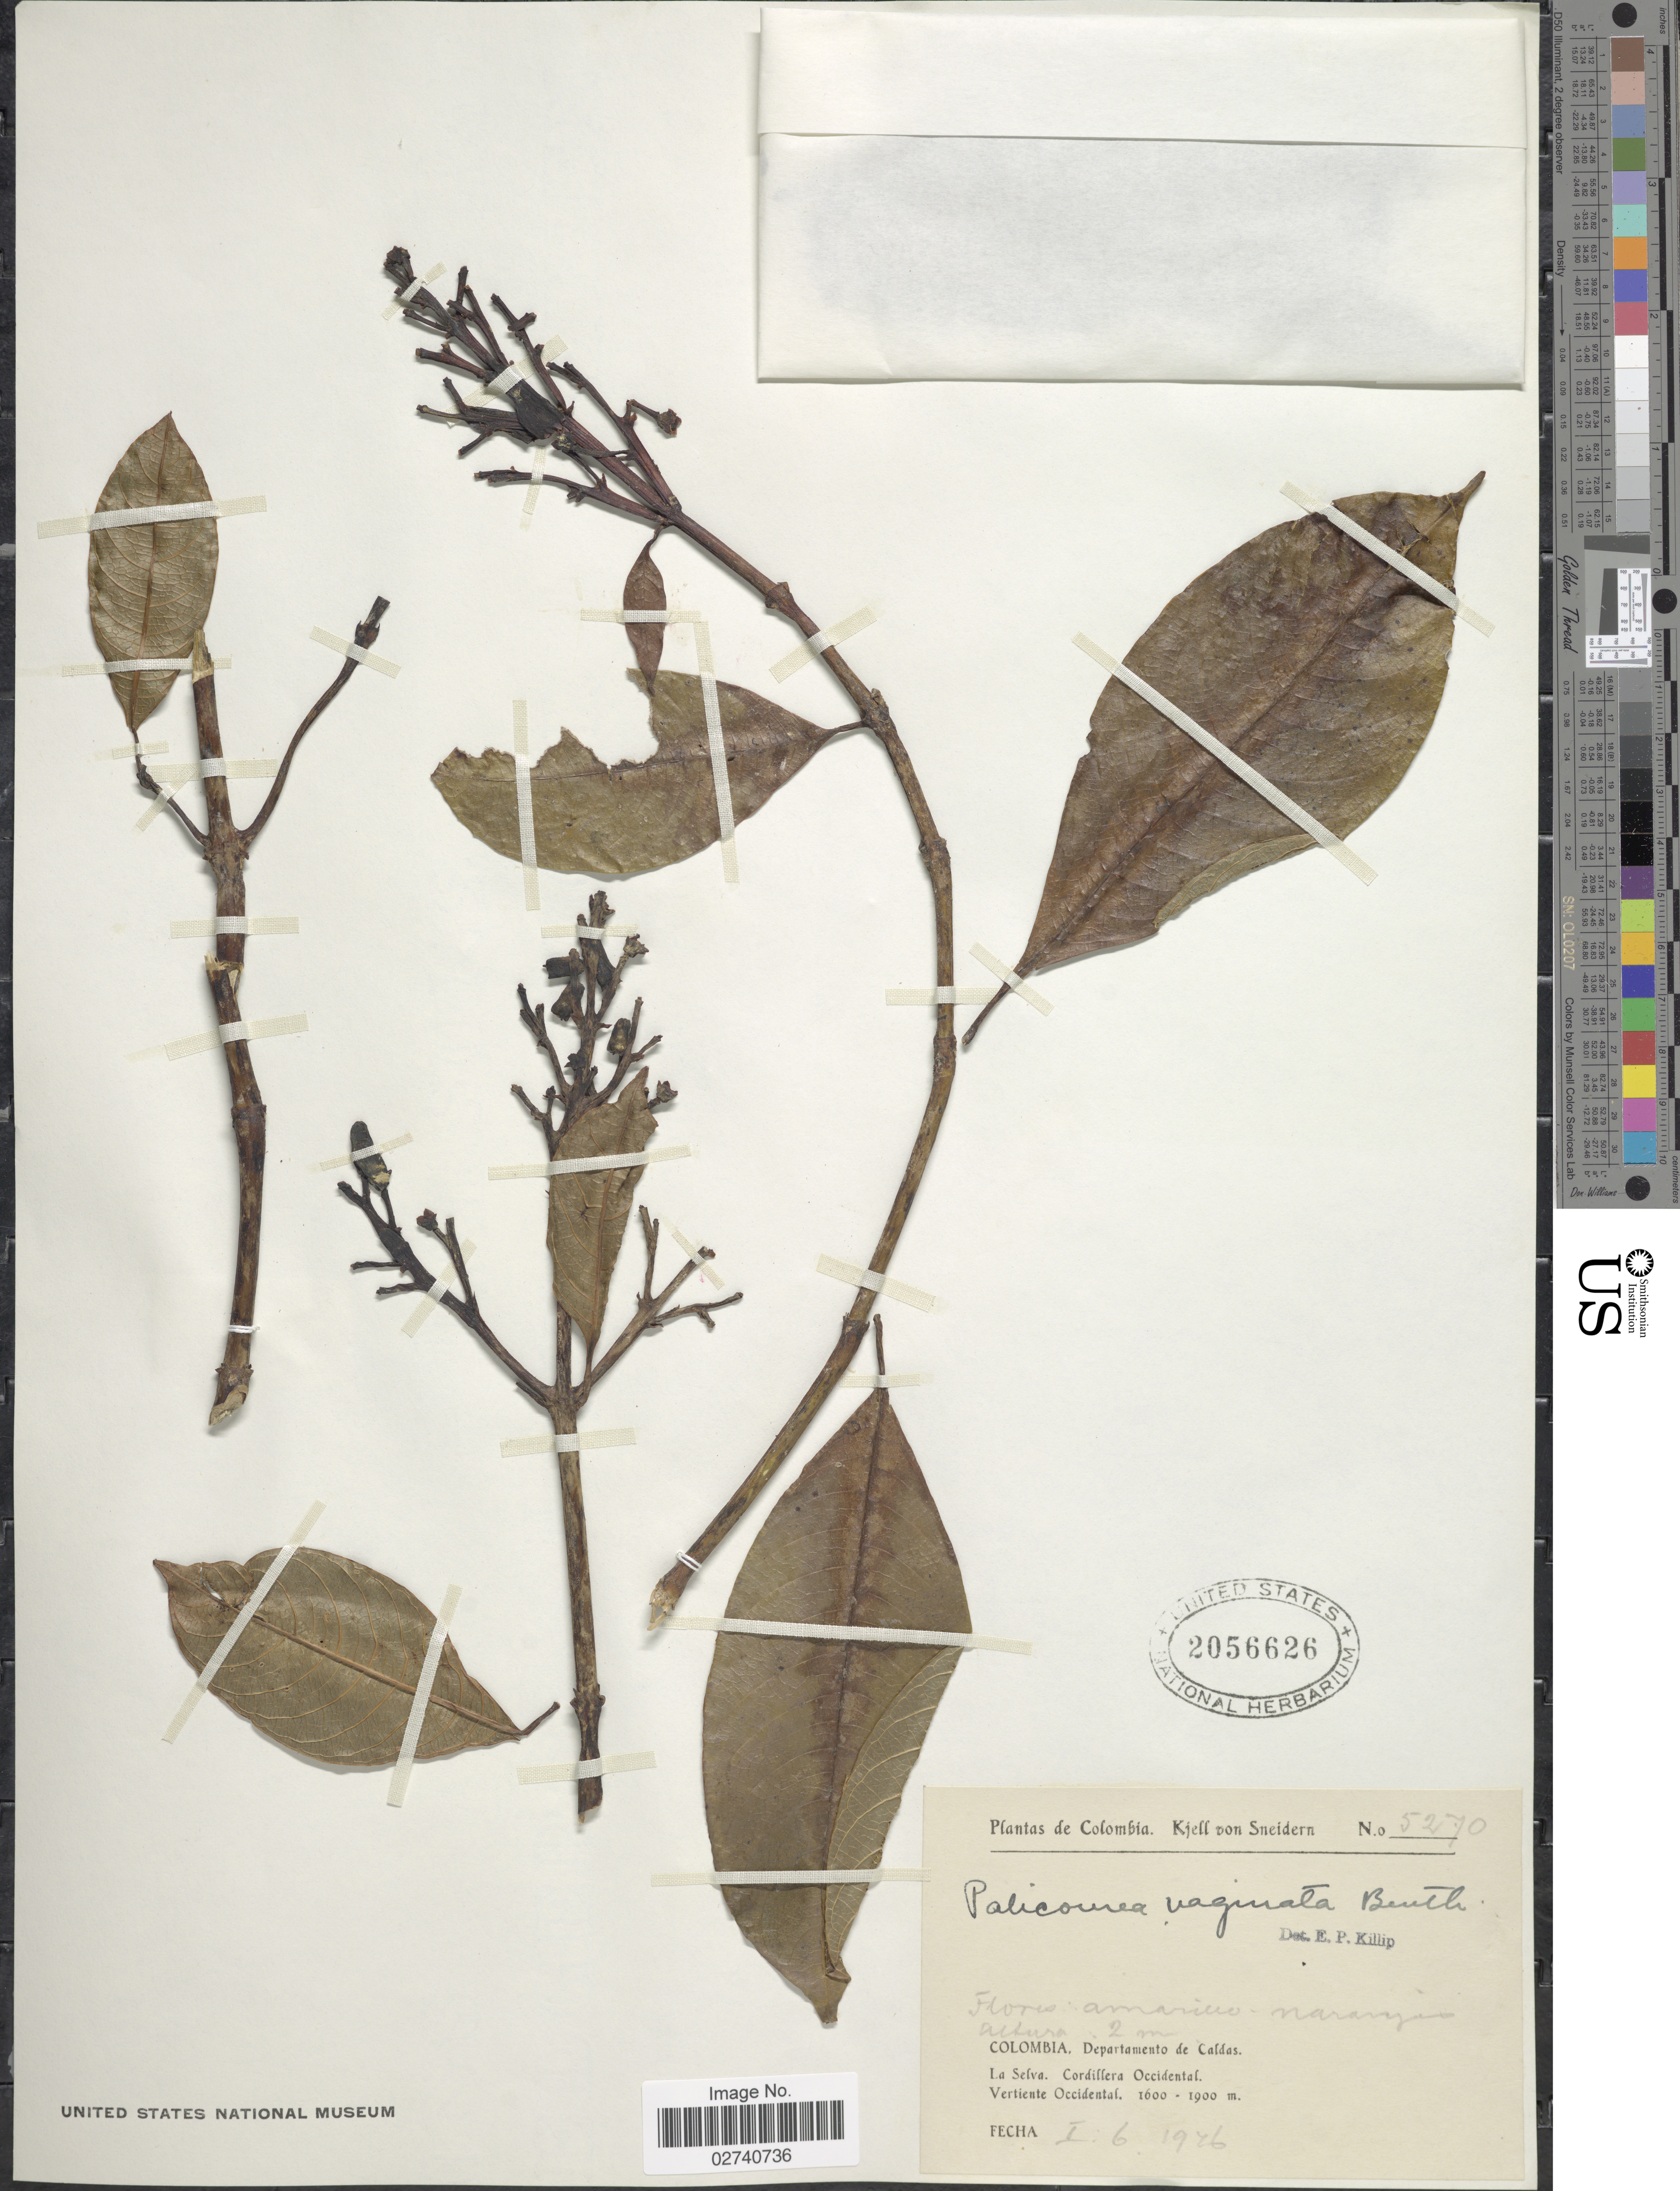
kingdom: Plantae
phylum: Tracheophyta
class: Magnoliopsida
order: Gentianales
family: Rubiaceae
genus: Palicourea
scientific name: Palicourea vaginata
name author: Benth.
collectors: K. von Sneidern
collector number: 5270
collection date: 1946-01-06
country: Colombia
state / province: Caldas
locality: La Selva, Cordillera Occidental. Vertiente Occidental.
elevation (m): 1600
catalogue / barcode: US 2056626